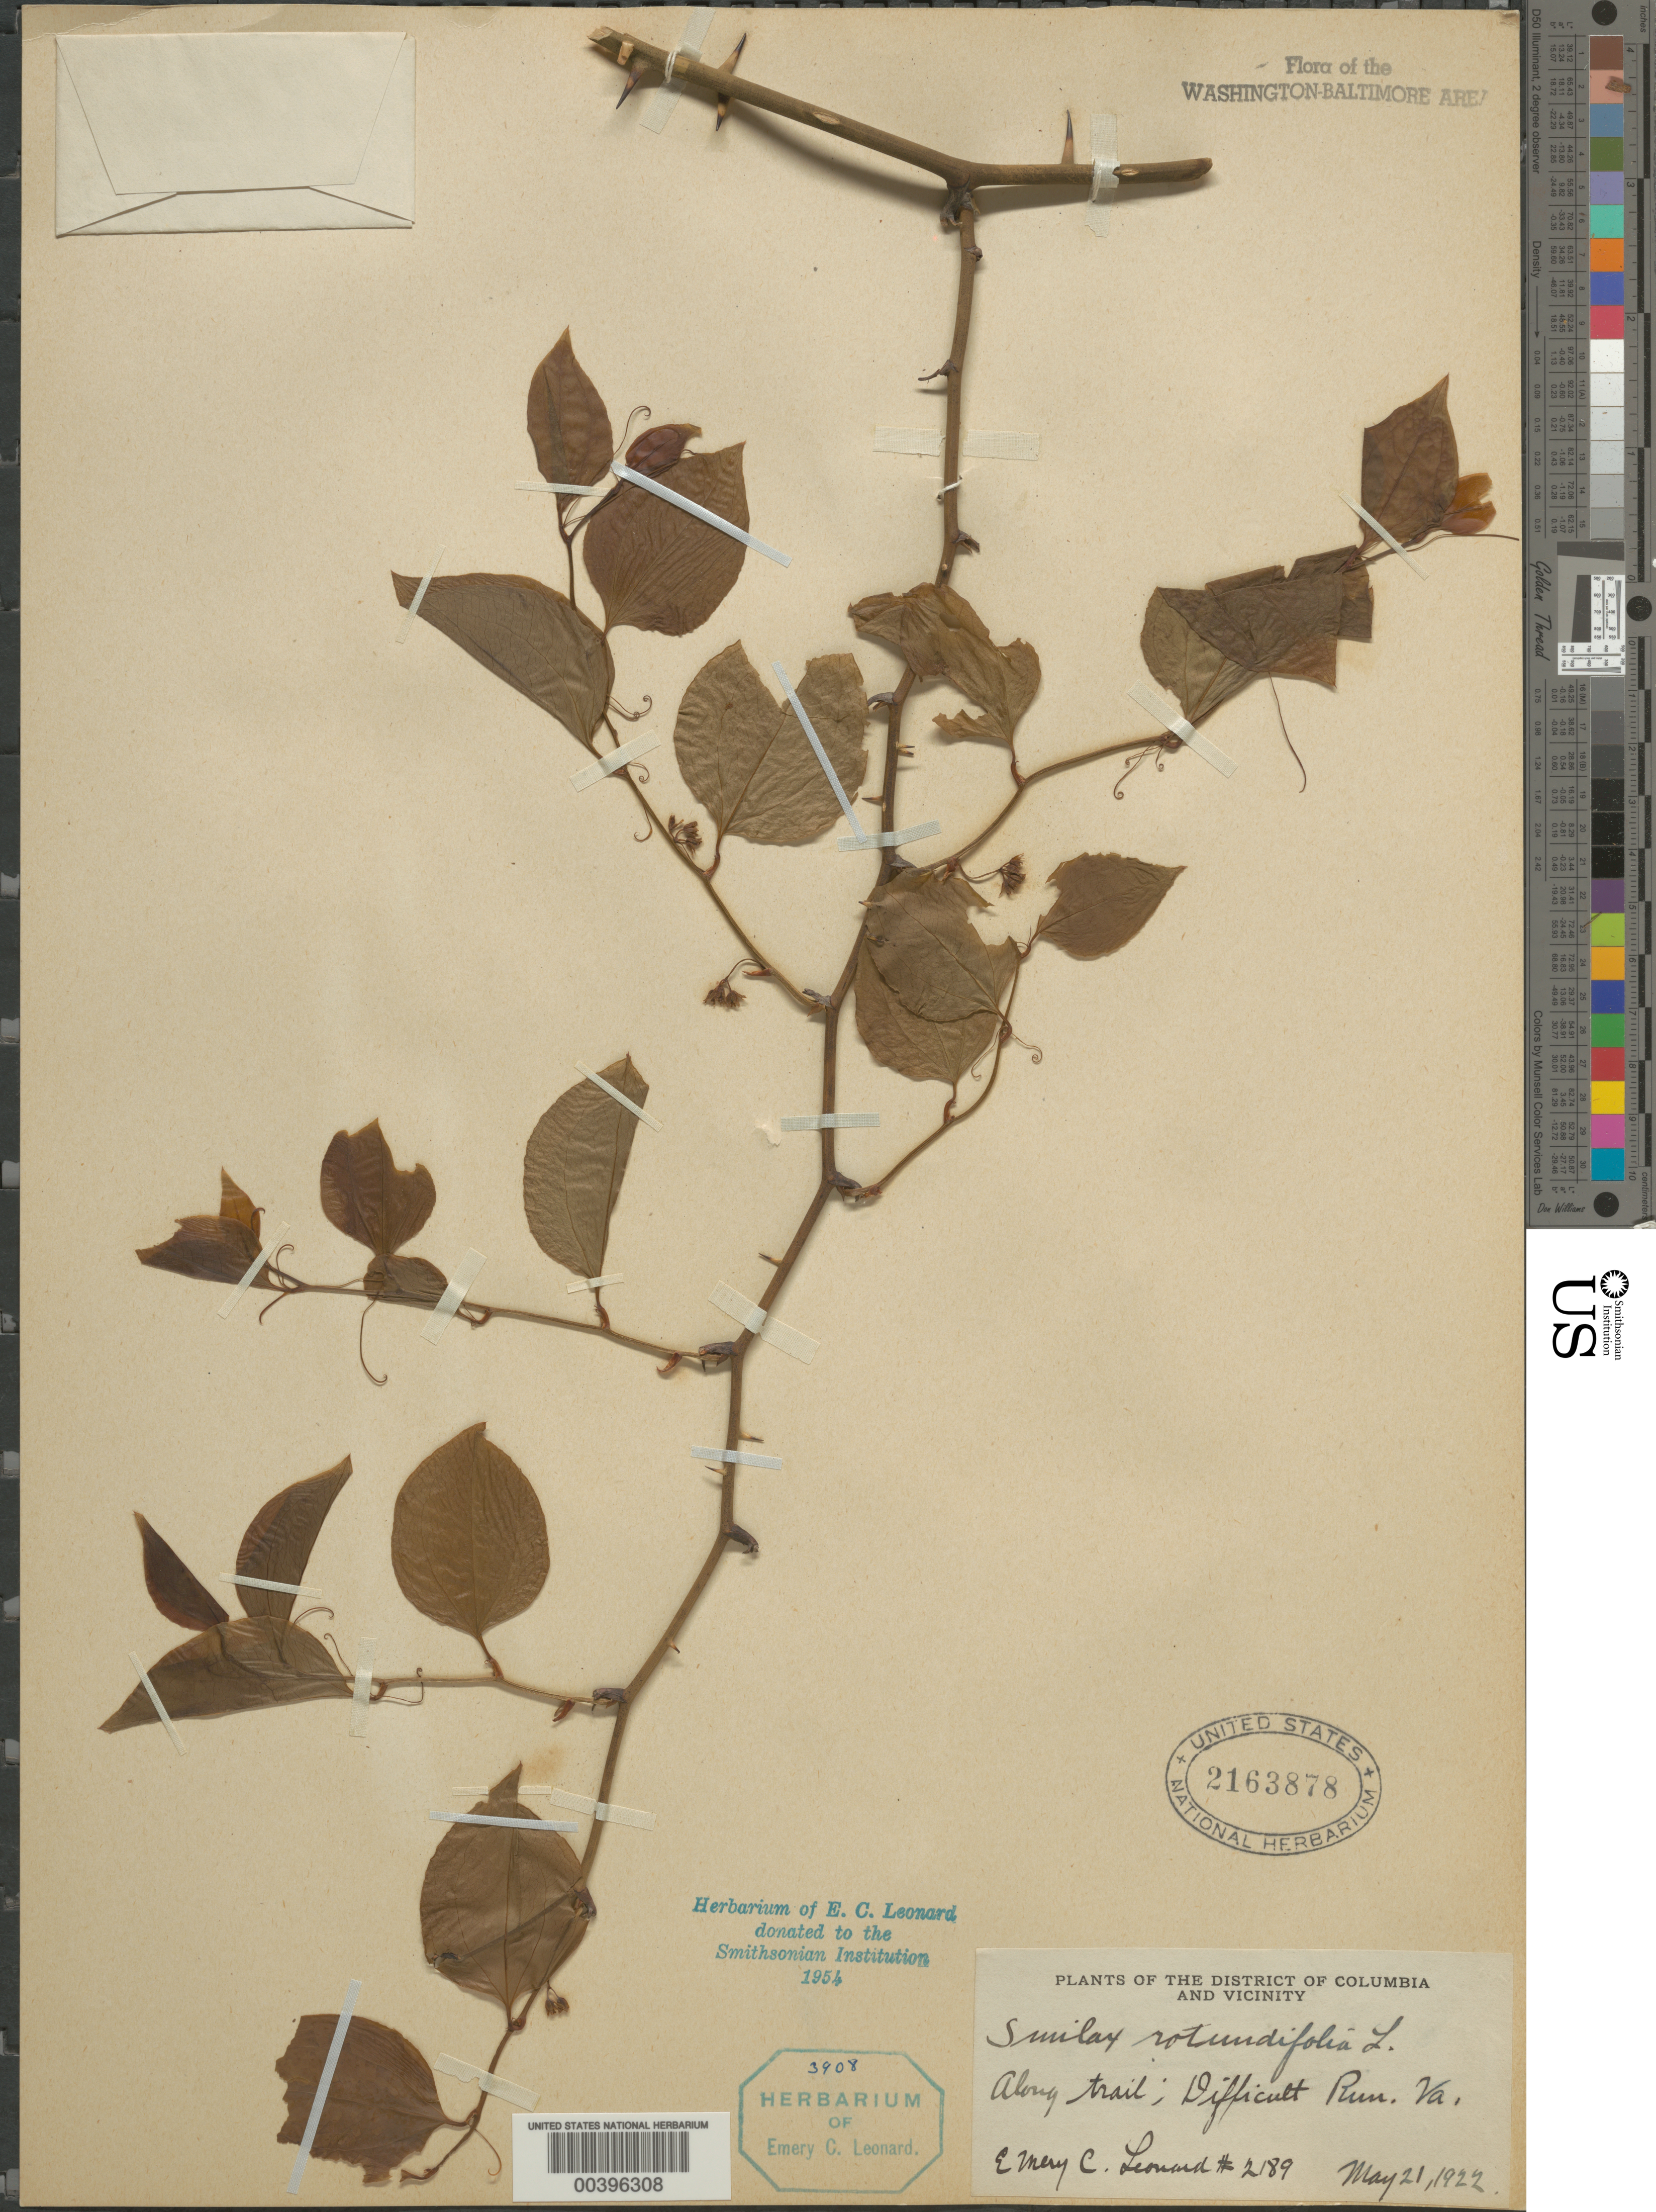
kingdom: Plantae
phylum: Tracheophyta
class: Liliopsida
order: Liliales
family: Smilacaceae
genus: Smilax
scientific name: Smilax rotundifolia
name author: L.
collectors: E. C. Leonard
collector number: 2189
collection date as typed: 21 May 1922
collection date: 1922-05-21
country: United States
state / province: Virginia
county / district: Fairfax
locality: Difficult Run C. and O. Canal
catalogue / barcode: US 2163878